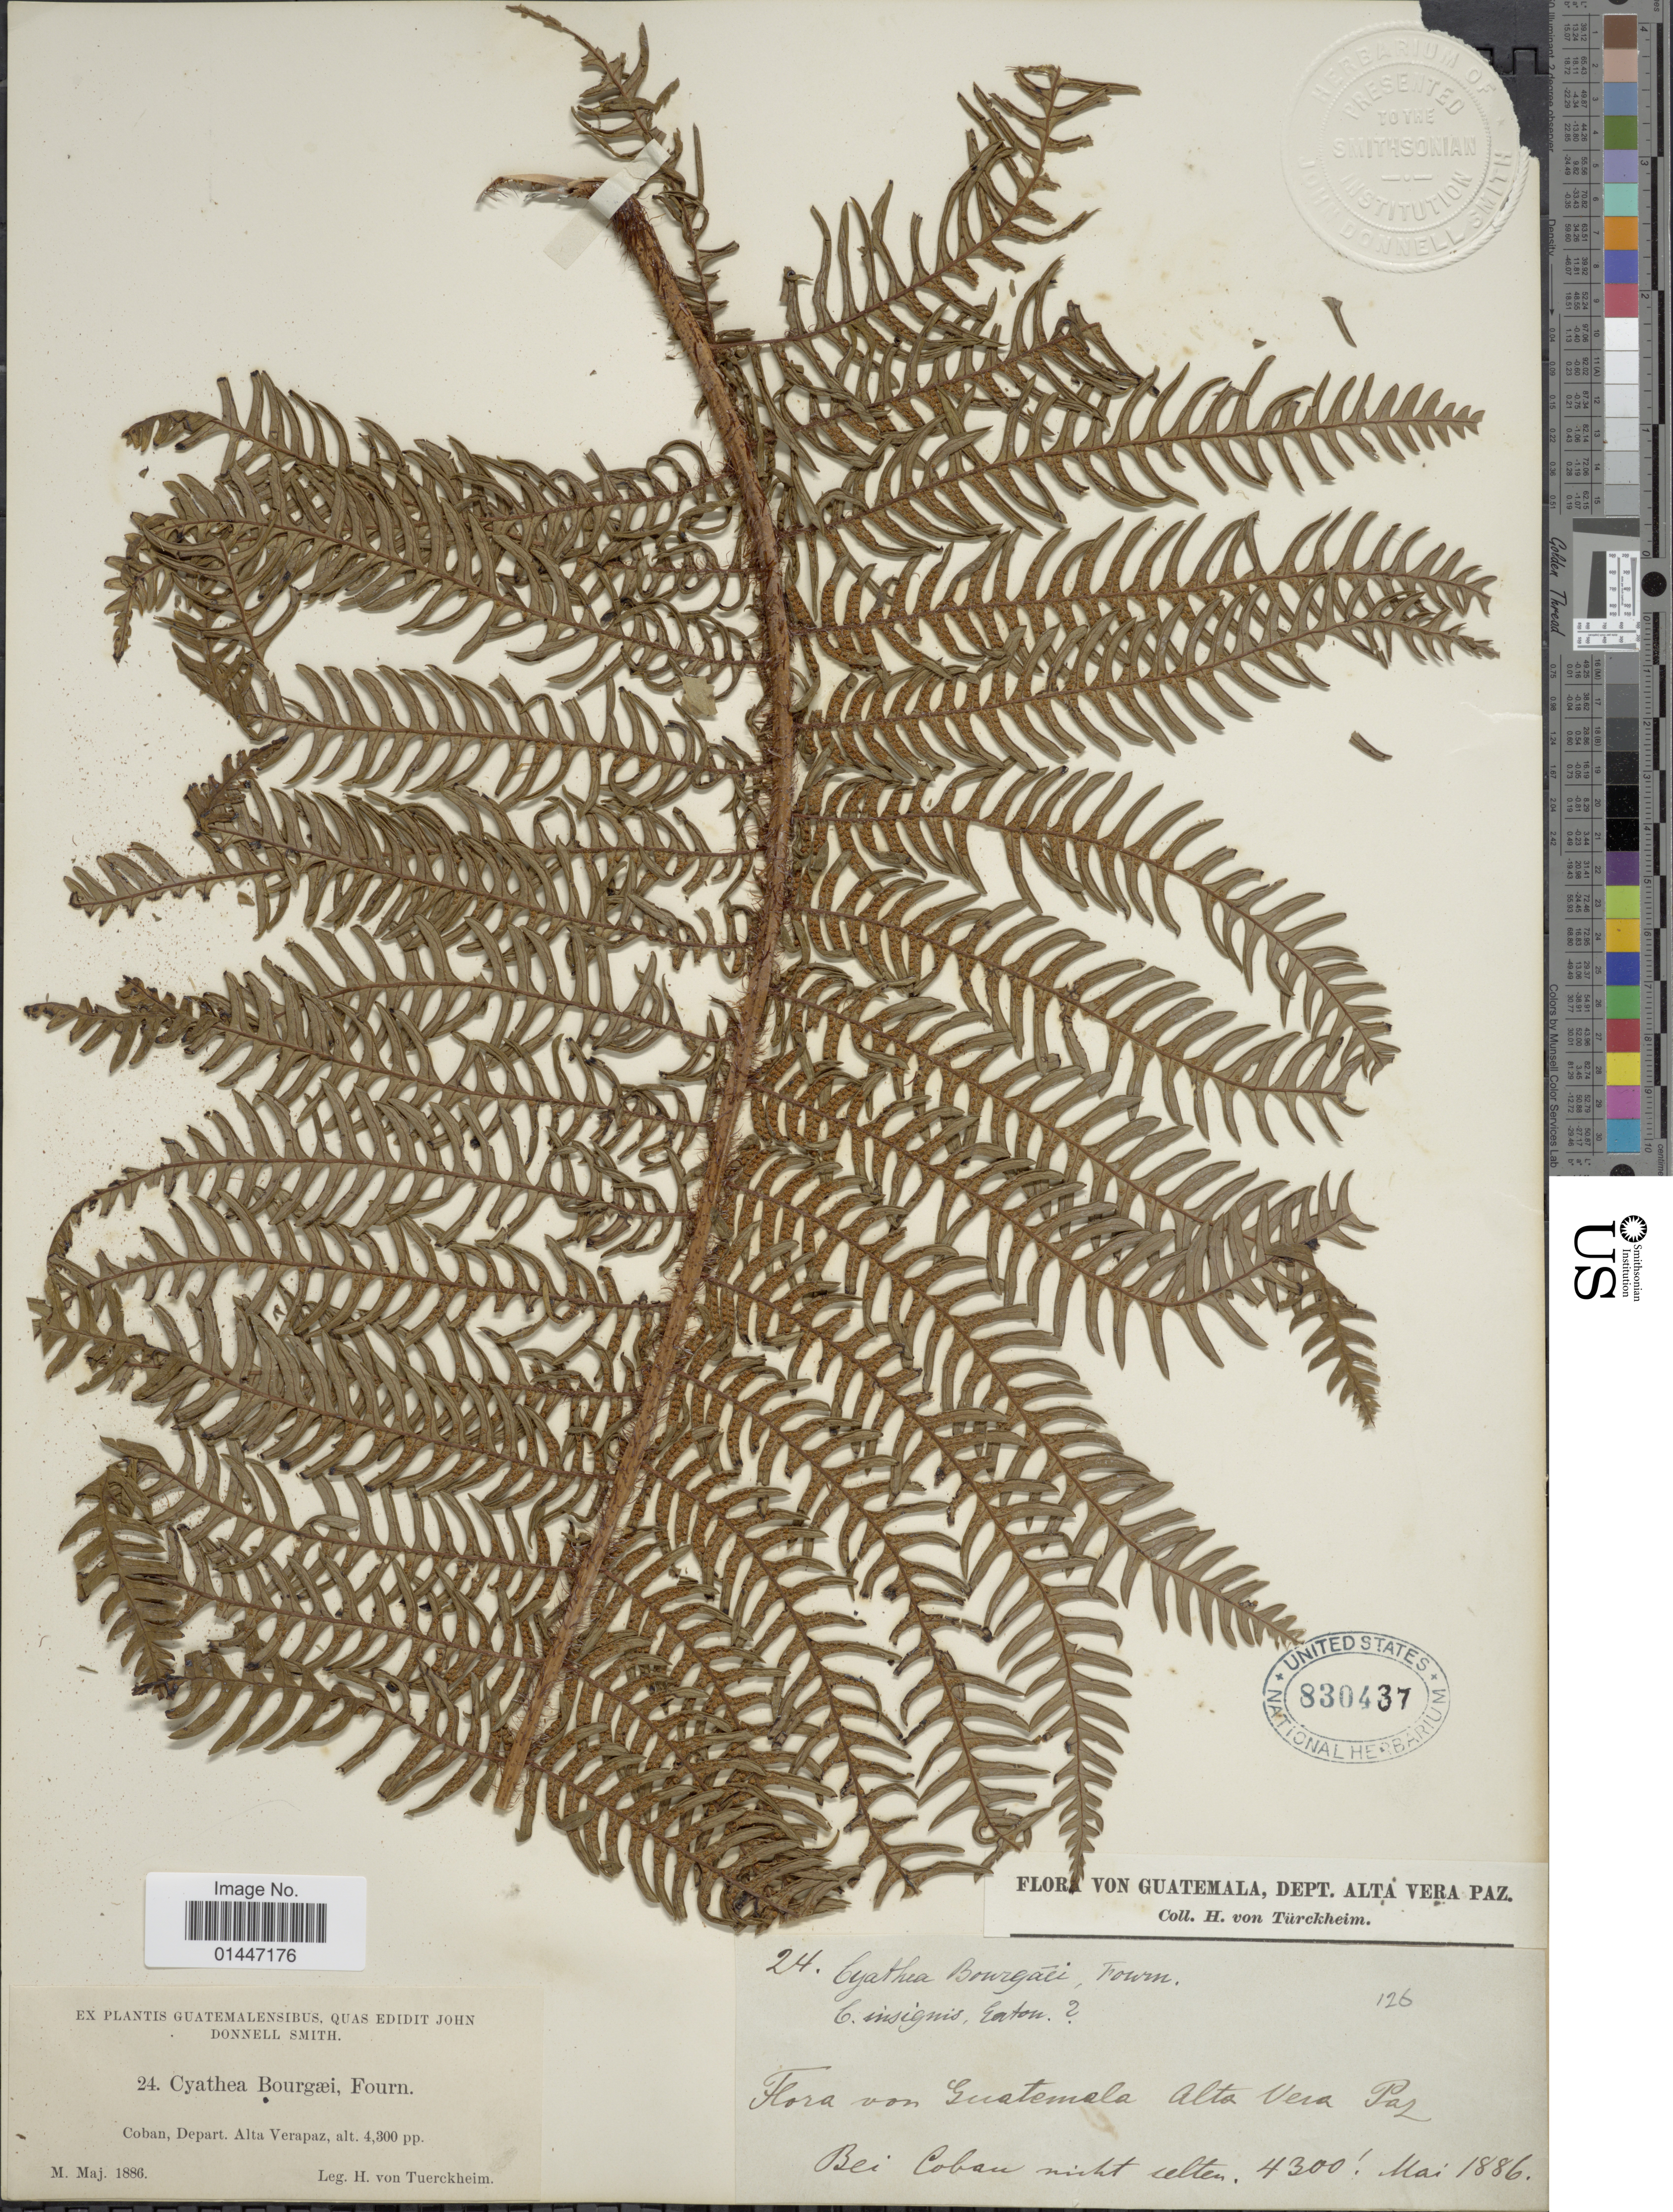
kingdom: Plantae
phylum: Tracheophyta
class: Polypodiopsida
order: Cyatheales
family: Cyatheaceae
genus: Sphaeropteris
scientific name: Sphaeropteris horrida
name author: (Liebm.) R.M. Tryon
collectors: H. von Türckheim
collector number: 24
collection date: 1886-05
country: Guatemala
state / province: Alta Verapaz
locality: Coban, Depart, Alta Verapaz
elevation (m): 1311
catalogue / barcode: US 830437